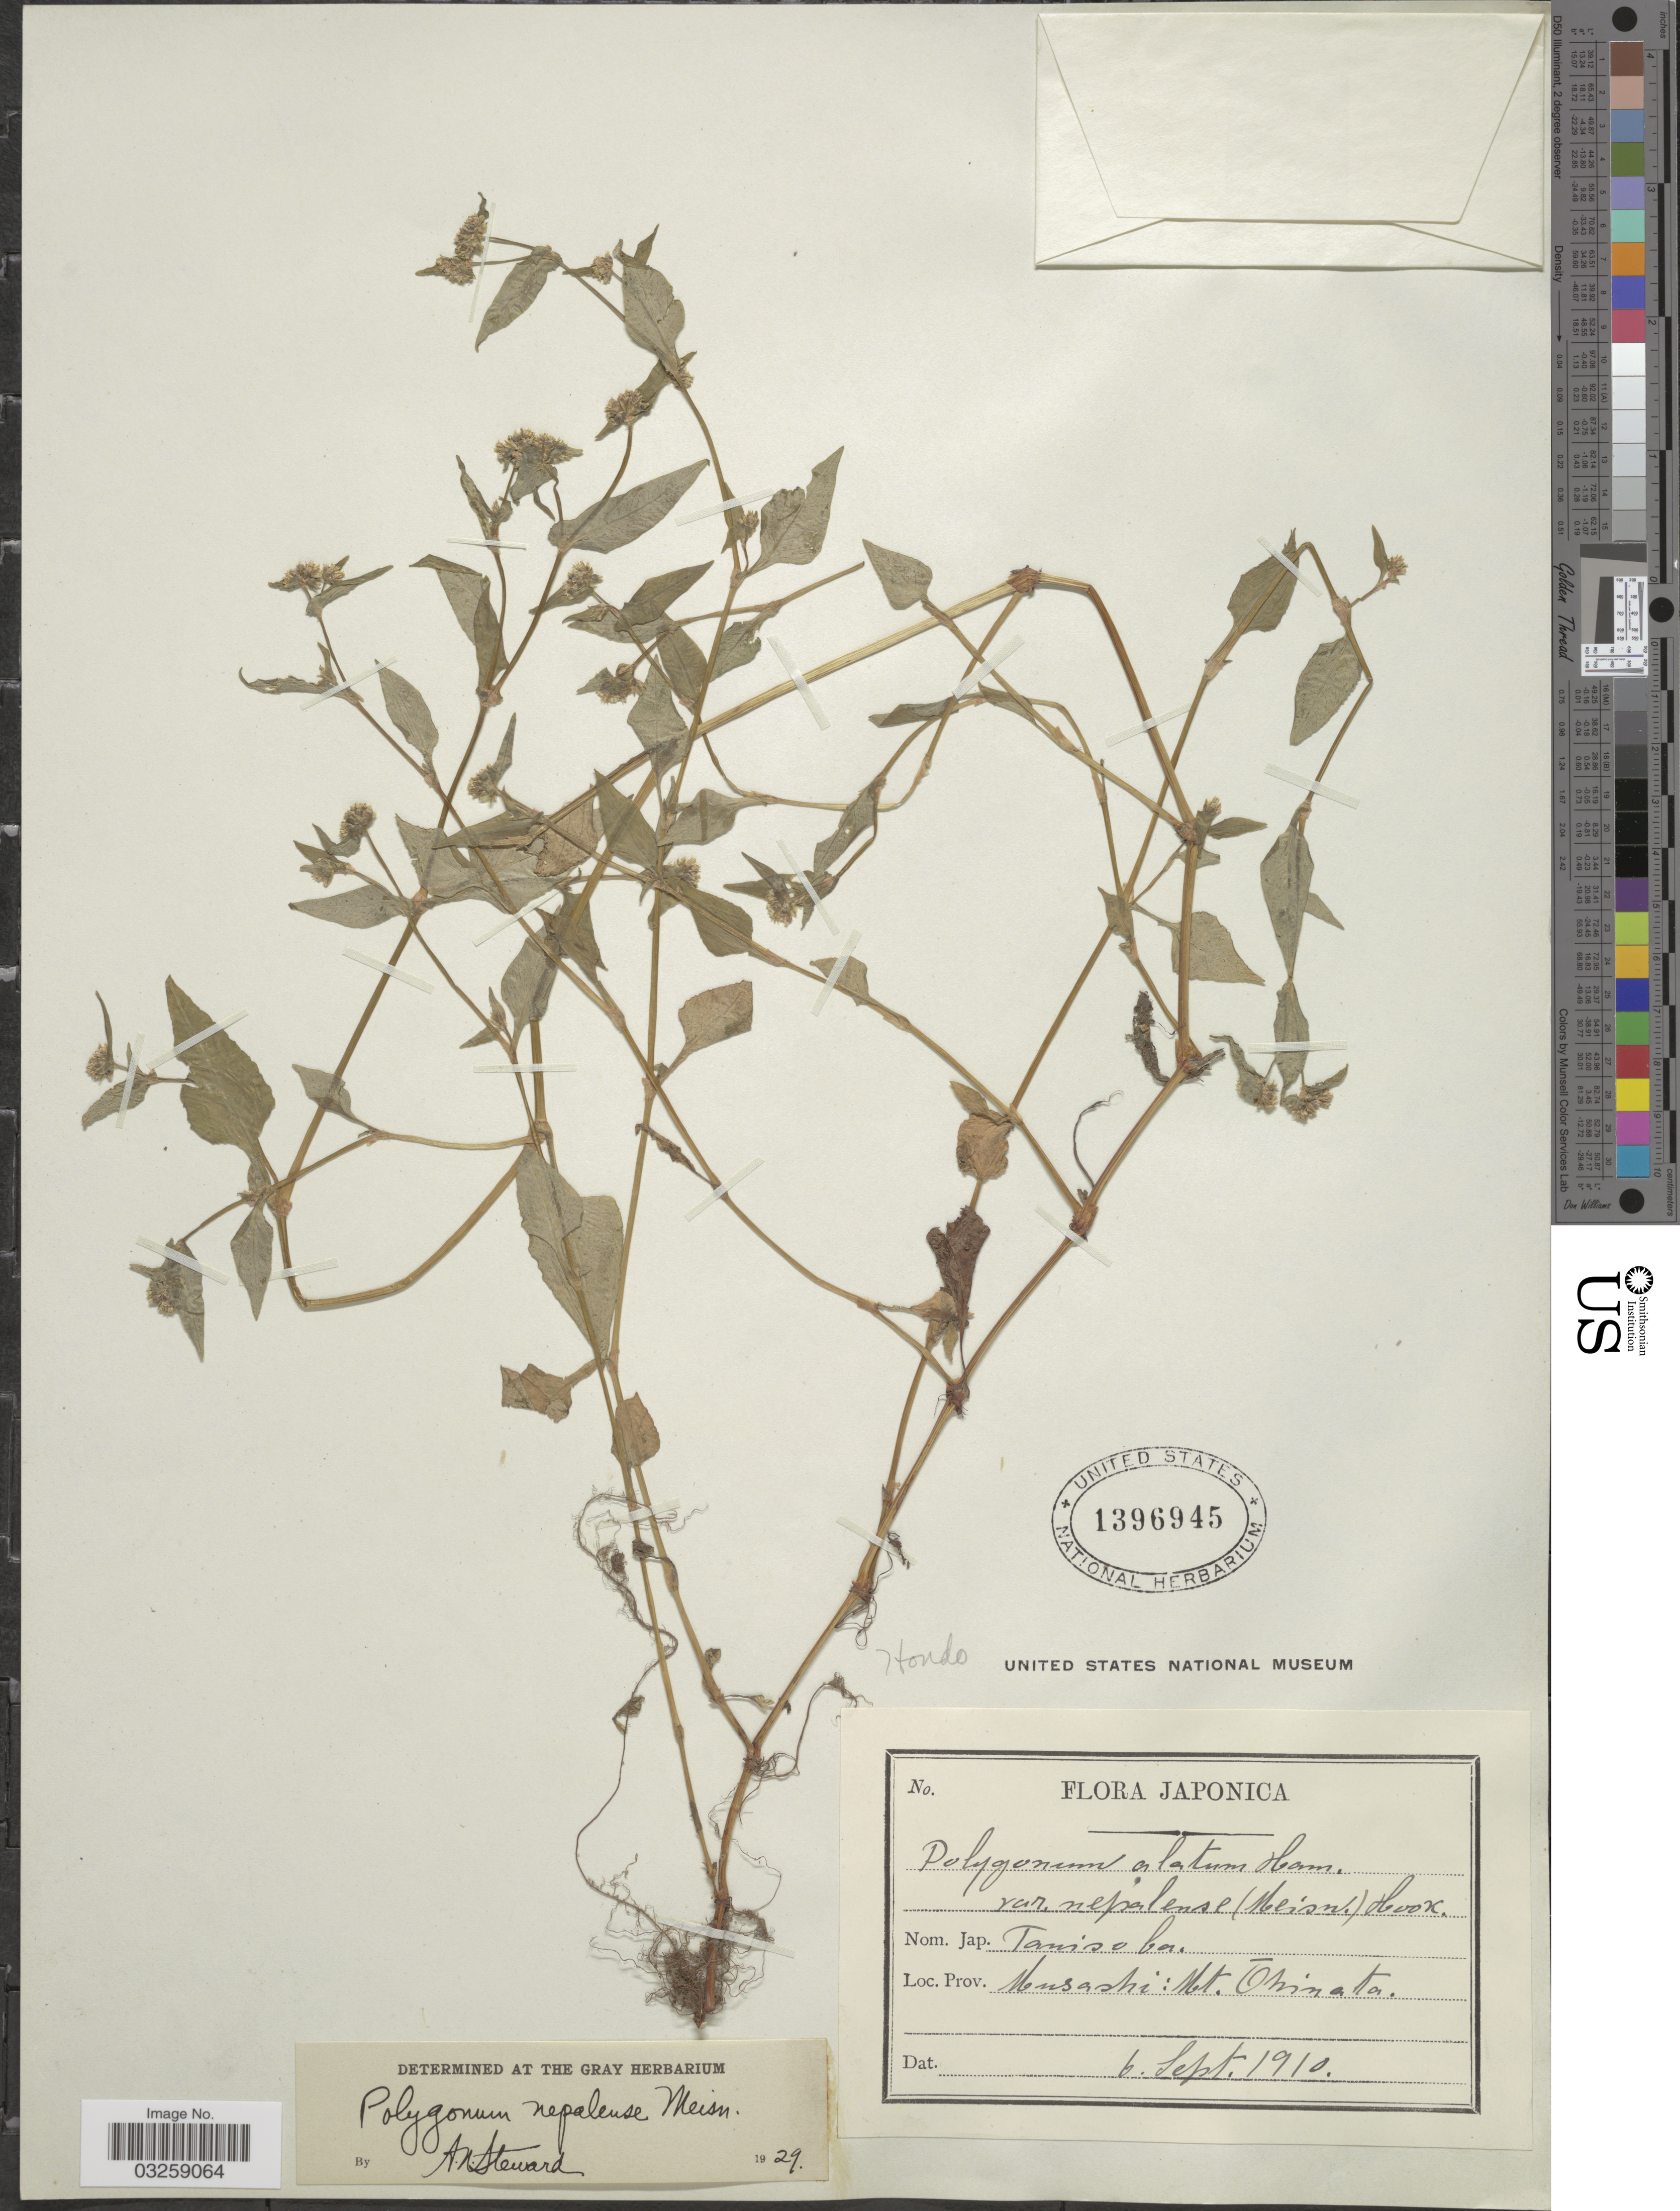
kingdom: Plantae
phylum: Tracheophyta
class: Magnoliopsida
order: Caryophyllales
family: Polygonaceae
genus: Polygonum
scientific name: Polygonum nepalense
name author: Meisn.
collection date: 1910-09-06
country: Japan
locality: Hondo. Musashi: Mt. Ohinata.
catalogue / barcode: US 1396945